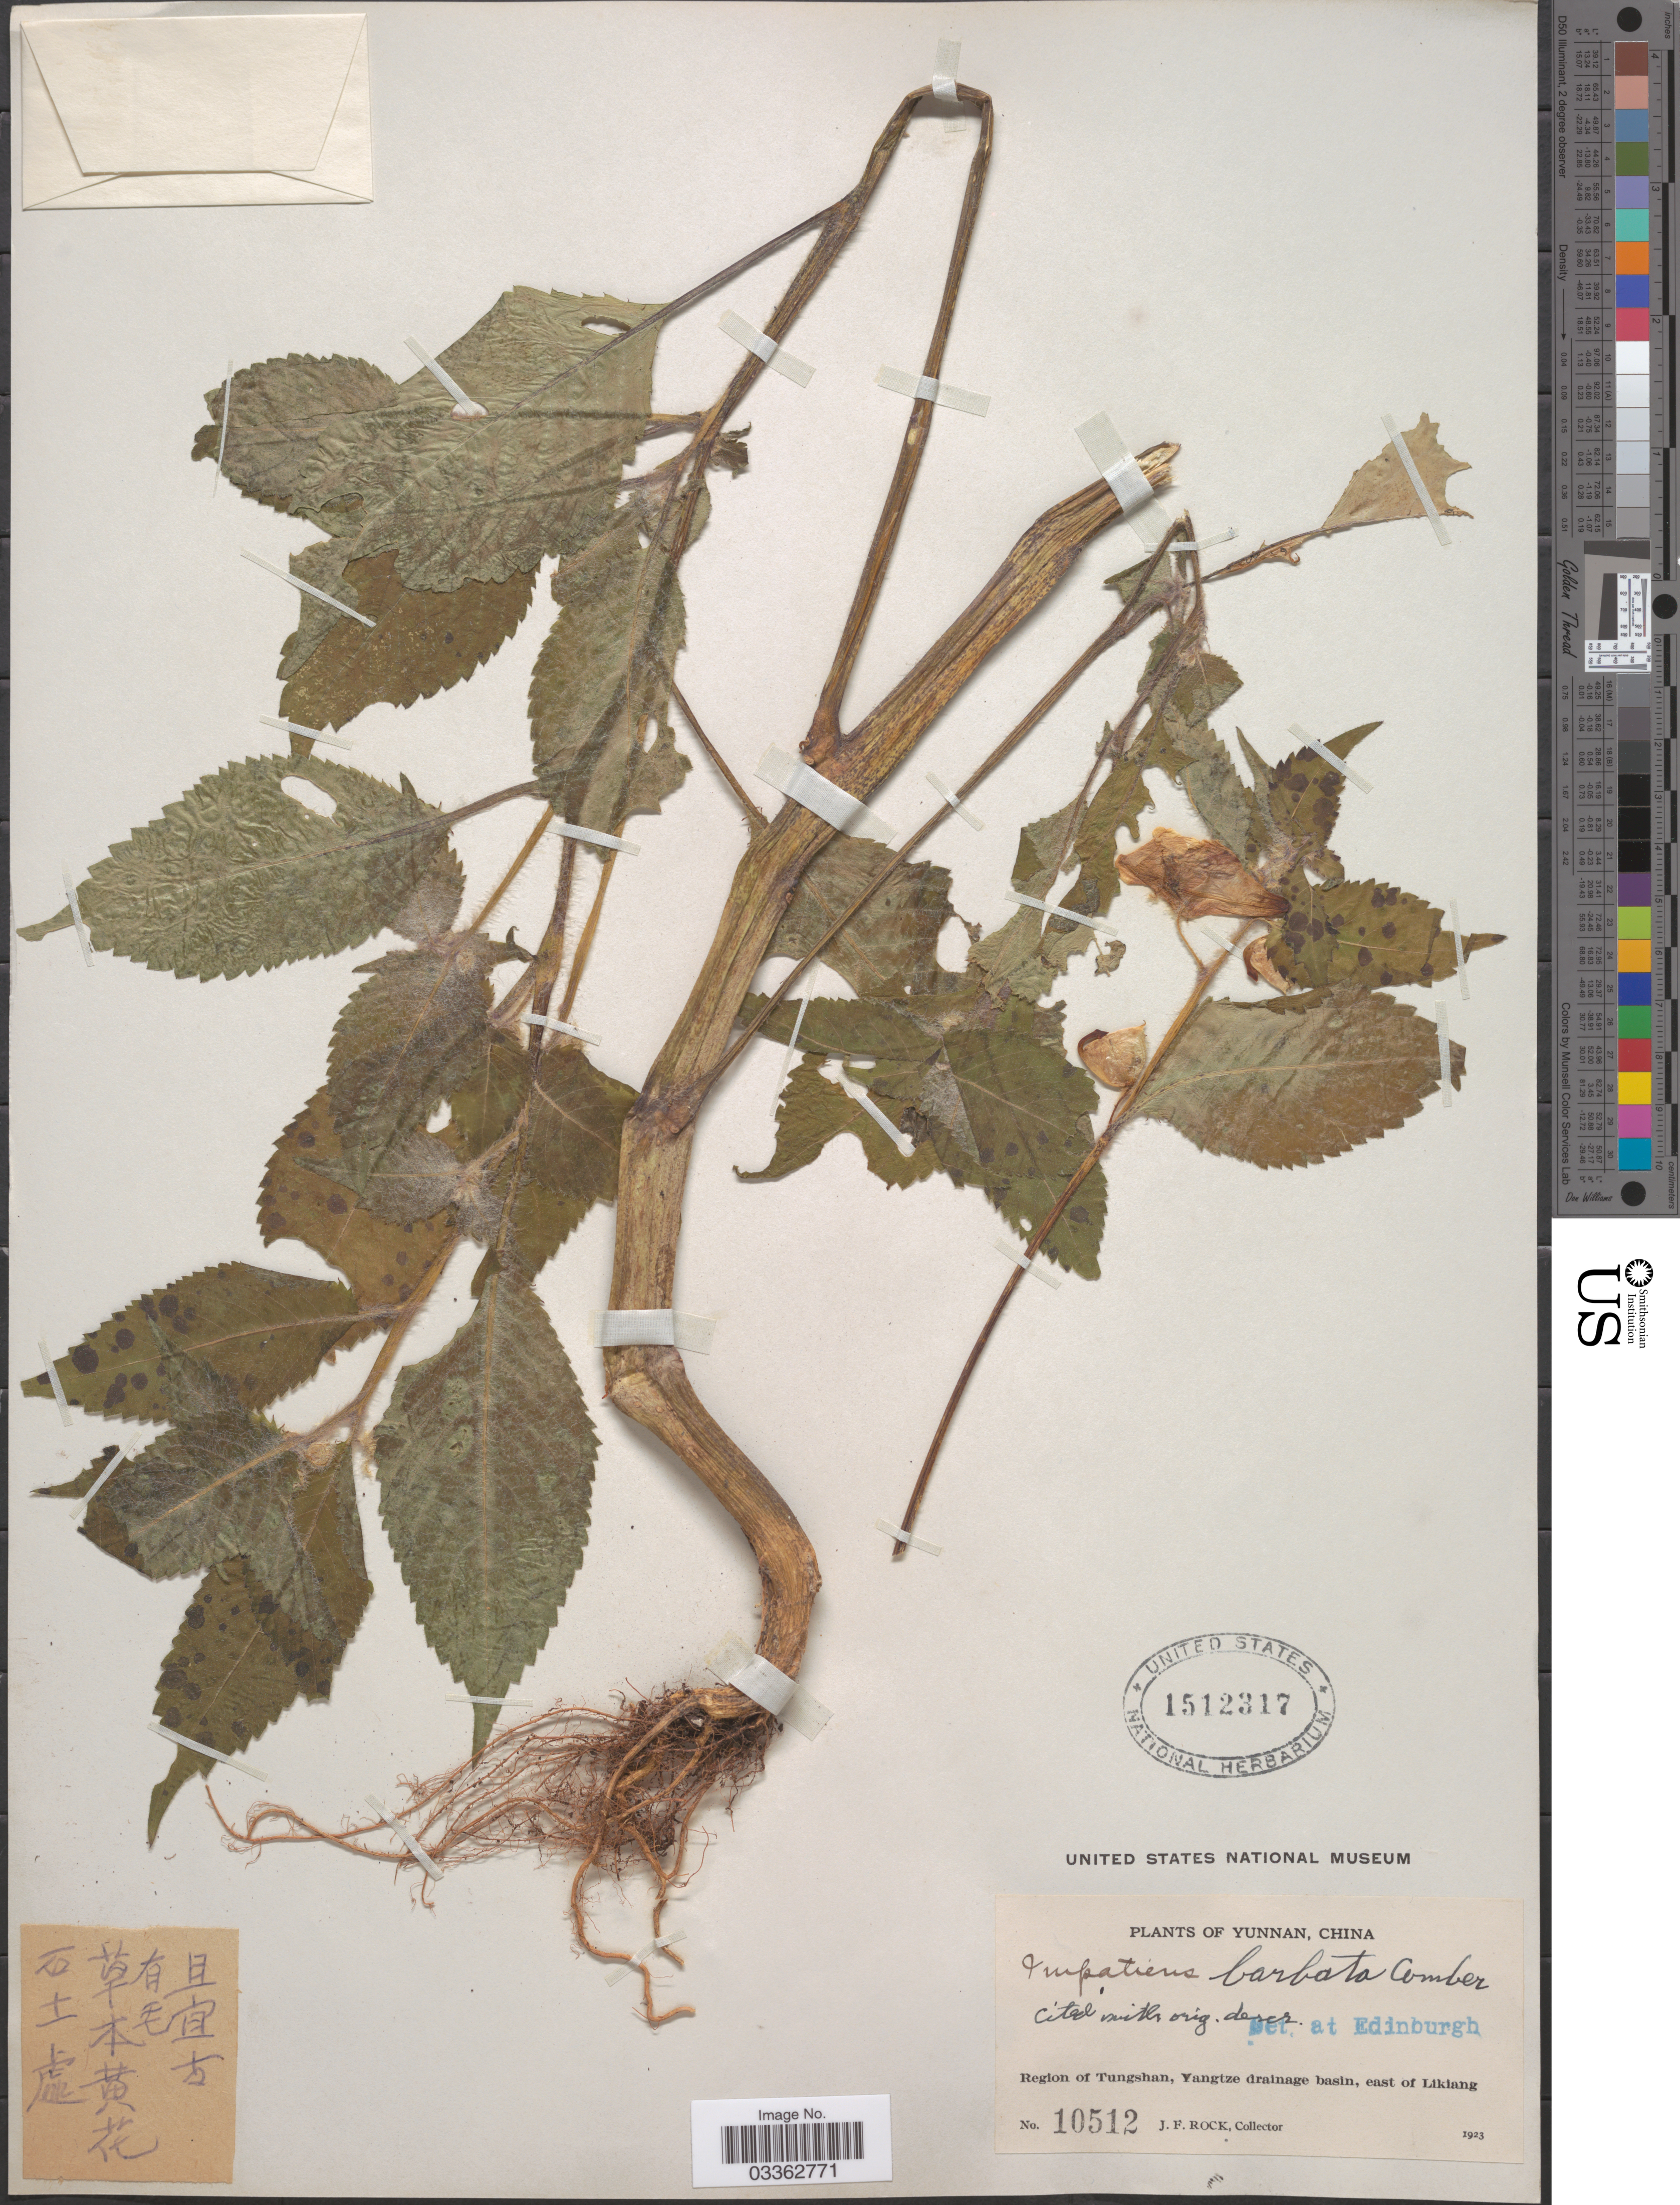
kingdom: Plantae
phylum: Tracheophyta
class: Magnoliopsida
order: Ericales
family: Balsaminaceae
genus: Impatiens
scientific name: Impatiens barbata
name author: H.F. Comber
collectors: J. Rock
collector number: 10512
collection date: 1923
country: China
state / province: Yunnan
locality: Region of Tushan, Yangtze drainage basin, east of Likiang.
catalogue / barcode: US 1512317